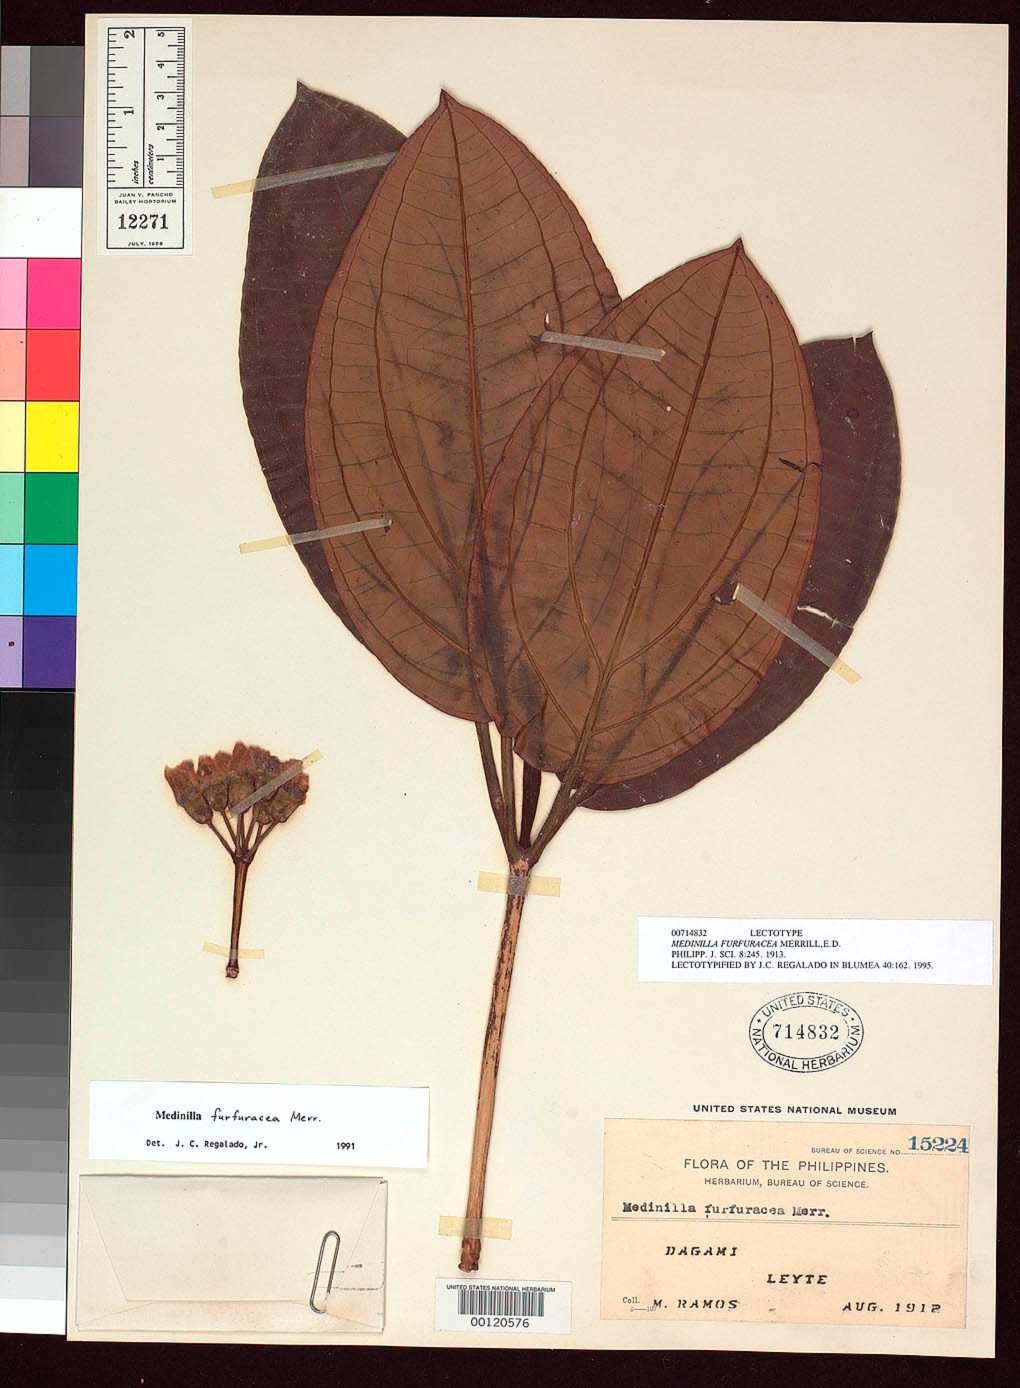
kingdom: Plantae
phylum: Tracheophyta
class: Magnoliopsida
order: Myrtales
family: Melastomataceae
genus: Medinilla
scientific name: Medinilla furfuracea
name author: Merr.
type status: Lectotype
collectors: M. Ramos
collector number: Bur. Sci. 15224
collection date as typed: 06 Aug 1912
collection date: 1912-08-06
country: Philippines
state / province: Eastern Visayas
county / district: Leyte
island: Leyte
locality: Dagami.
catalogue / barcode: US 714832